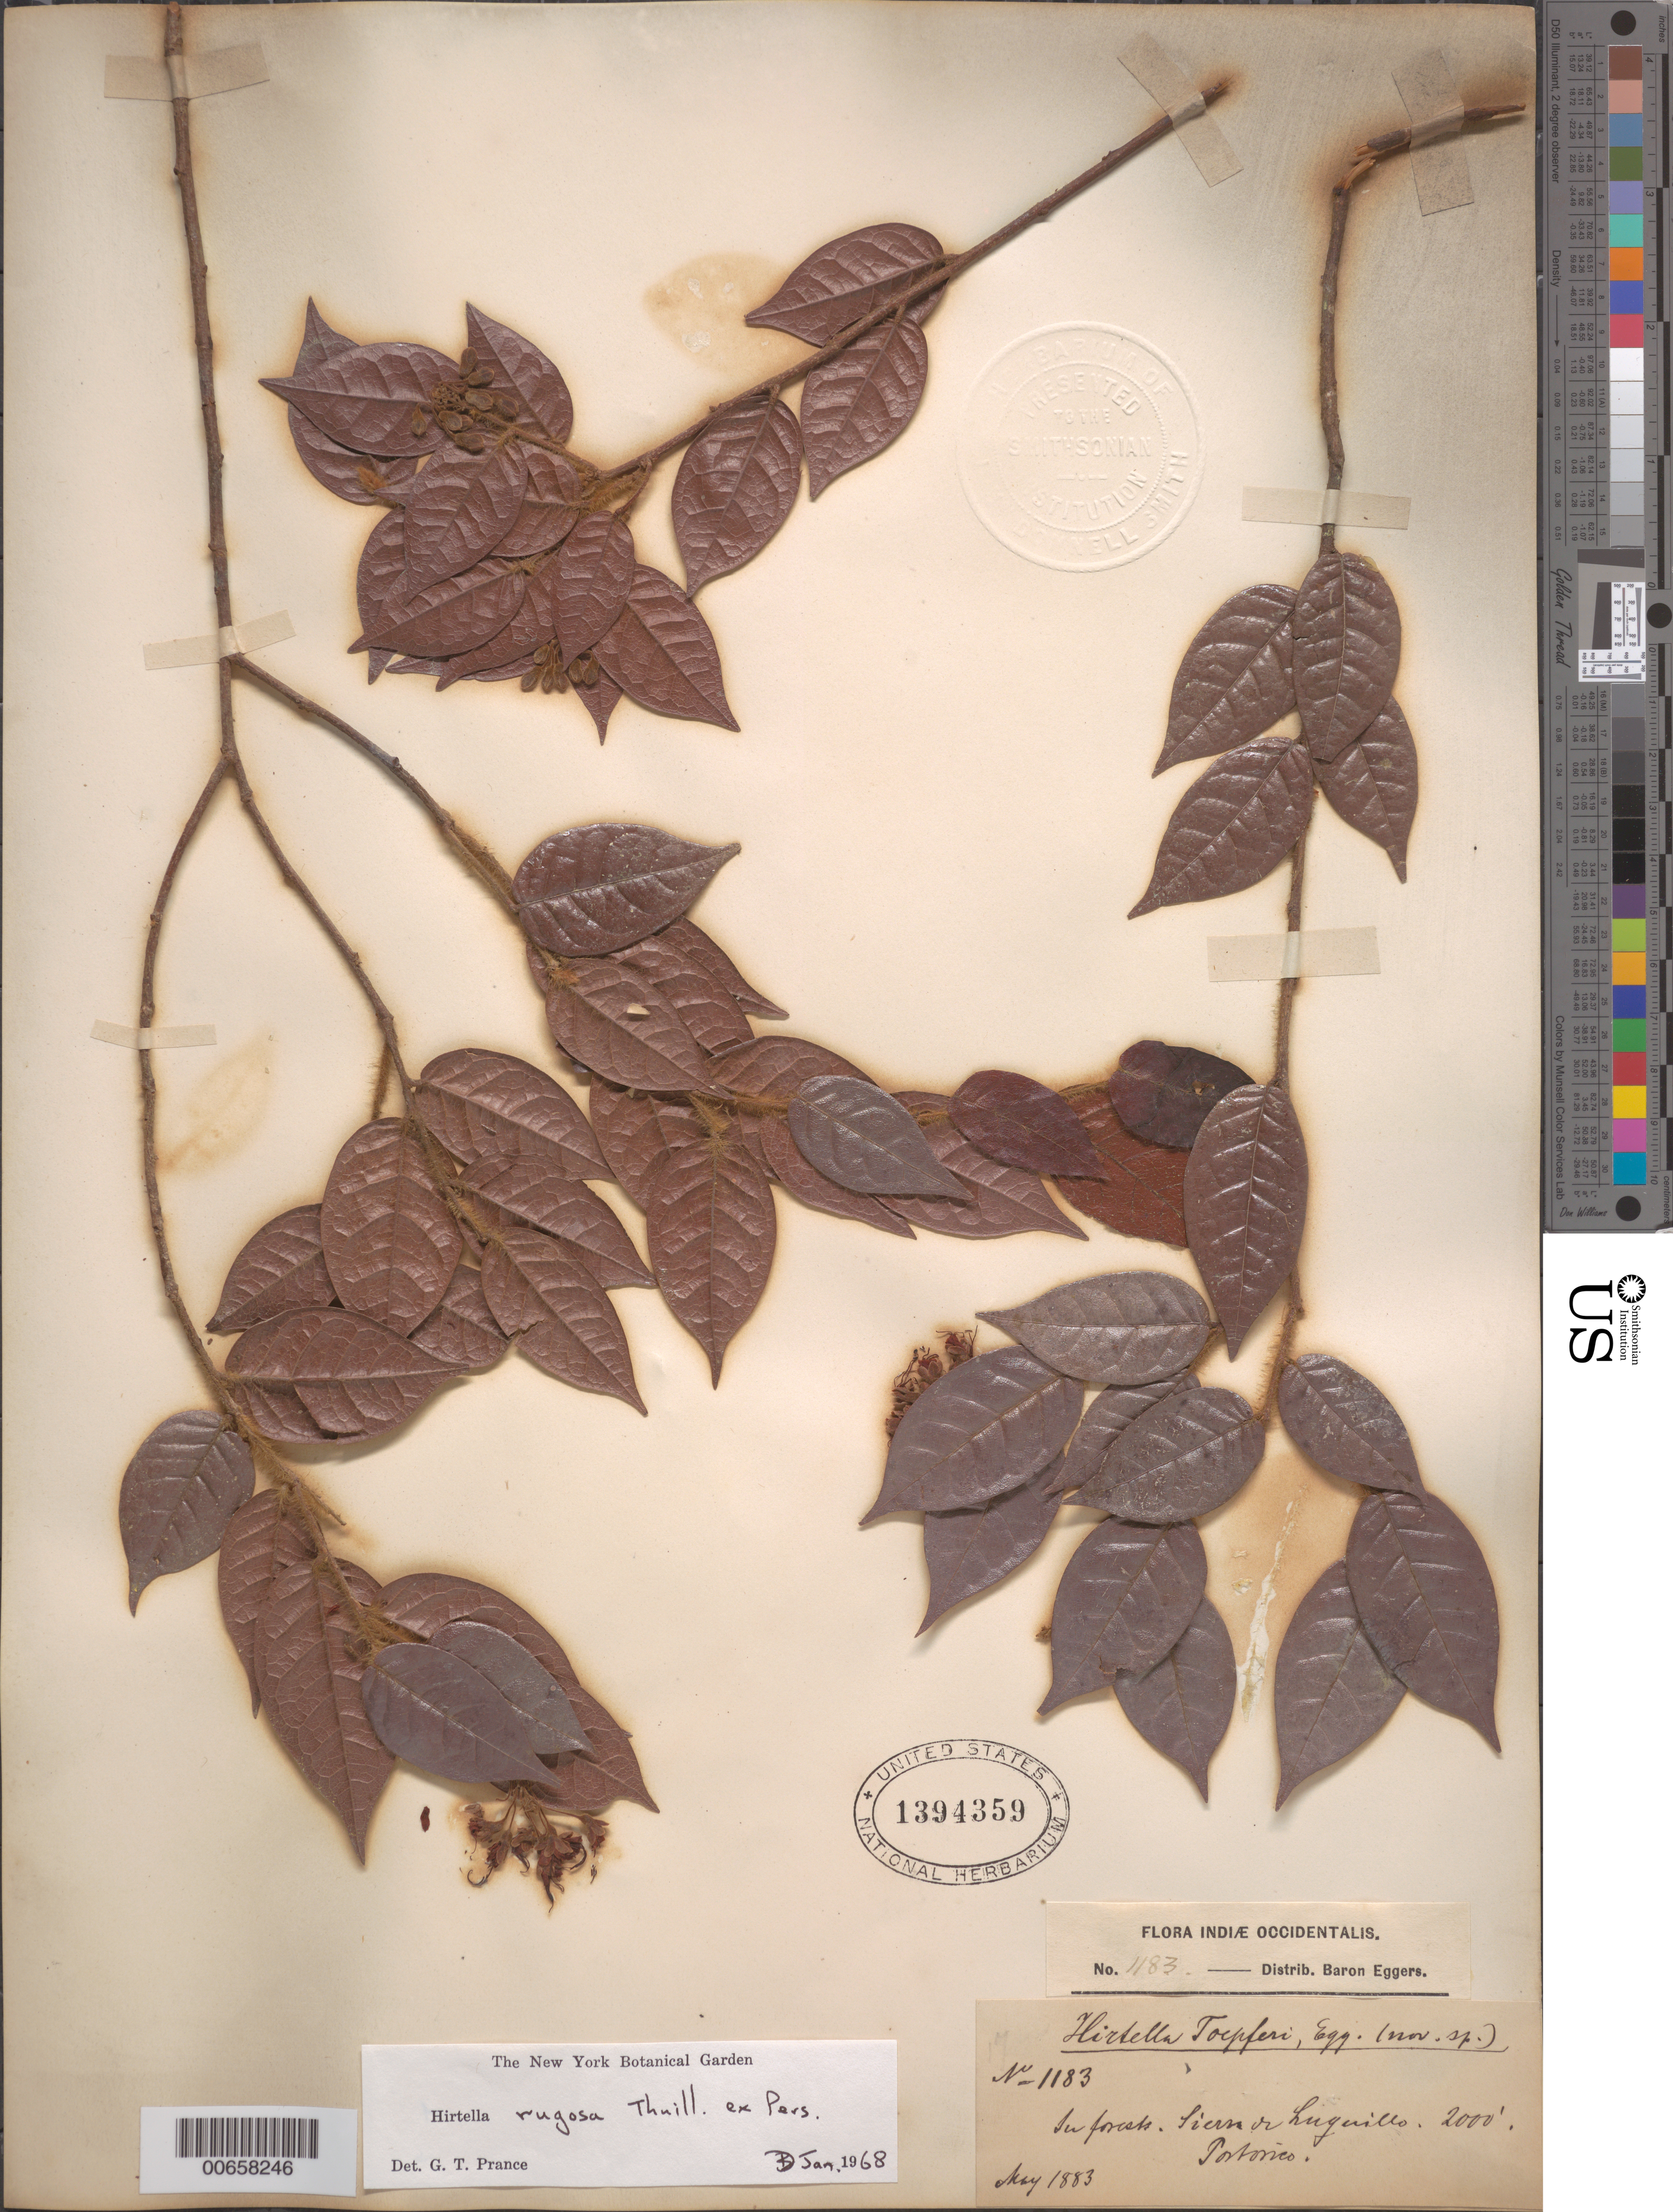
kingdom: Plantae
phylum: Tracheophyta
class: Magnoliopsida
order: Malpighiales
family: Chrysobalanaceae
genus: Hirtella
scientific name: Hirtella rugosa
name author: Thuill. ex Pers.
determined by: Prance, G. T.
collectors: H. F. A. von Eggers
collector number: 1183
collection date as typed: May 1883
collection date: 1883-05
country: Puerto Rico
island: Greater Antilles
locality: Sierra de Luquillo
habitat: In forests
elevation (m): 610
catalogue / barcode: US 1394359